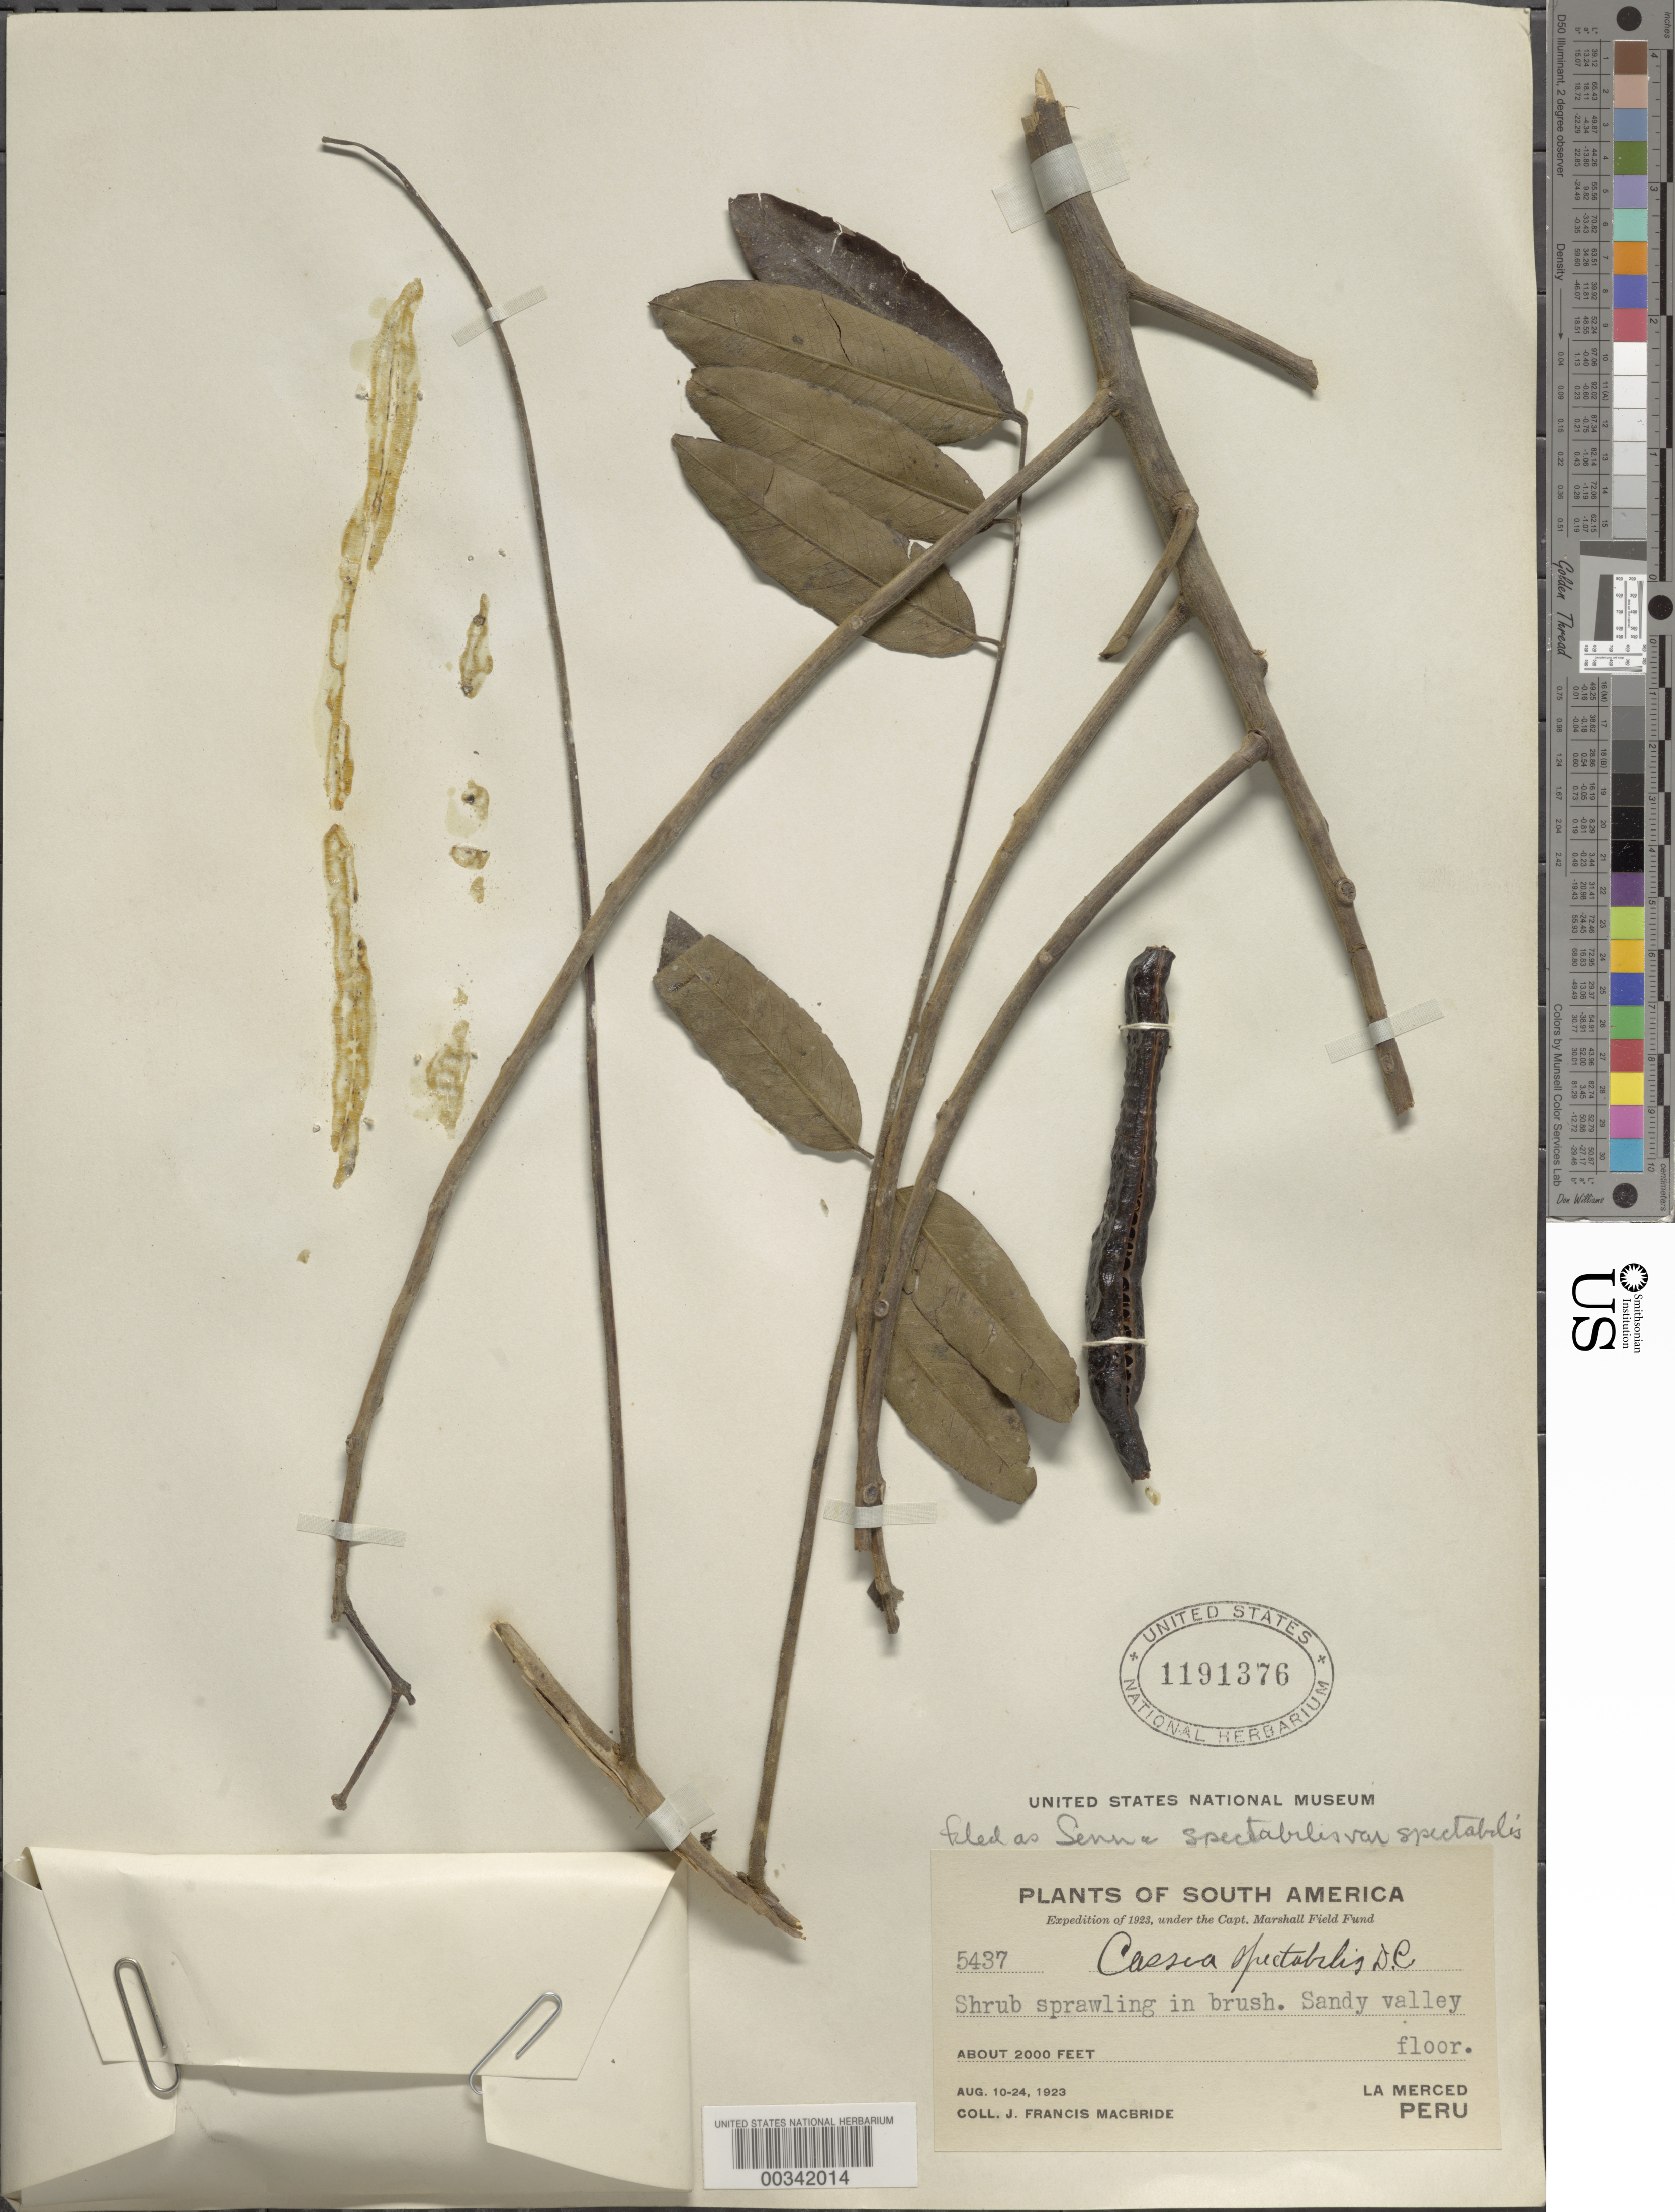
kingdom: Plantae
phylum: Tracheophyta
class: Magnoliopsida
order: Fabales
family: Fabaceae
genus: Senna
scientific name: Senna spectabilis var. spectabilis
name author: (DC.) H.S. Irwin & Barneby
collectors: J. F. Macbride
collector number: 5437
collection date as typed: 10 Aug 1923 to 24 Aug 1923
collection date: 1923-08-10/1923-08-24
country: Peru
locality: La Merced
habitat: Sandy valley floor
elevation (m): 610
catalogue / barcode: US 1191376